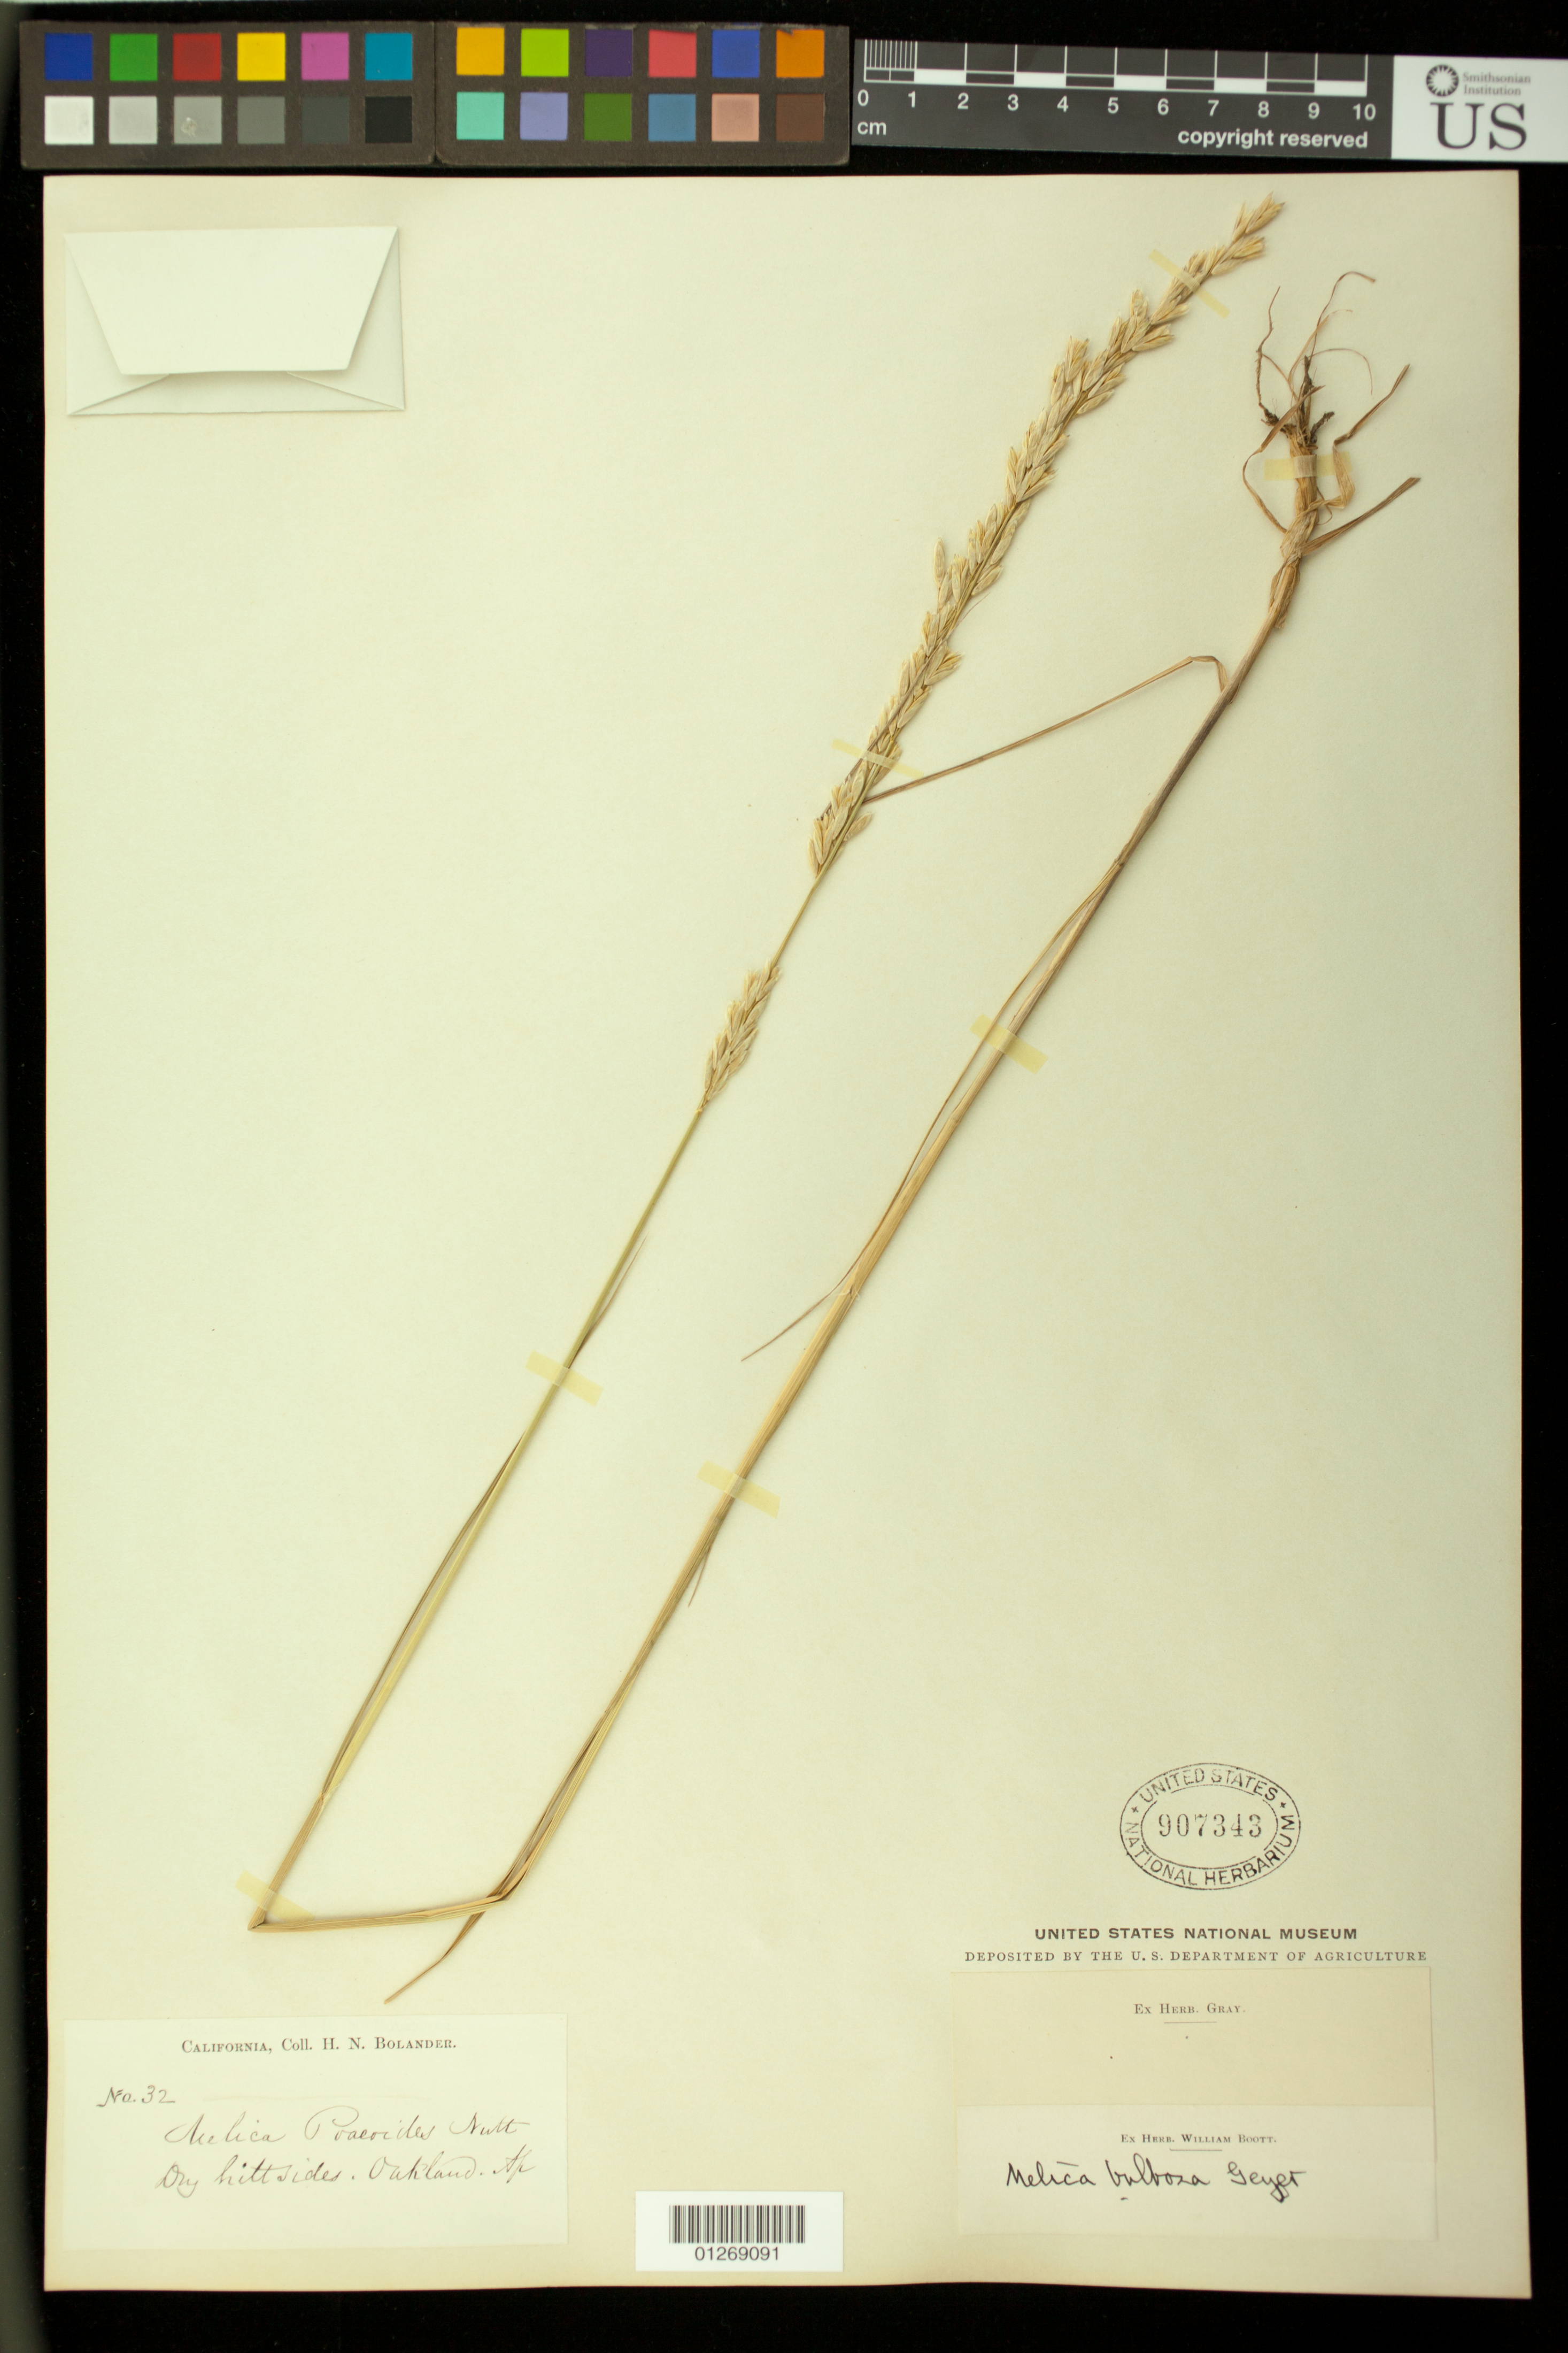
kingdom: Plantae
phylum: Tracheophyta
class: Liliopsida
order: Poales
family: Poaceae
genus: Melica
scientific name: Melica californica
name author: Scribn.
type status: Isosyntype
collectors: H. Bolander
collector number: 32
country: United States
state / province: California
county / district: Alameda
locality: Oakland.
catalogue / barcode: US 907343